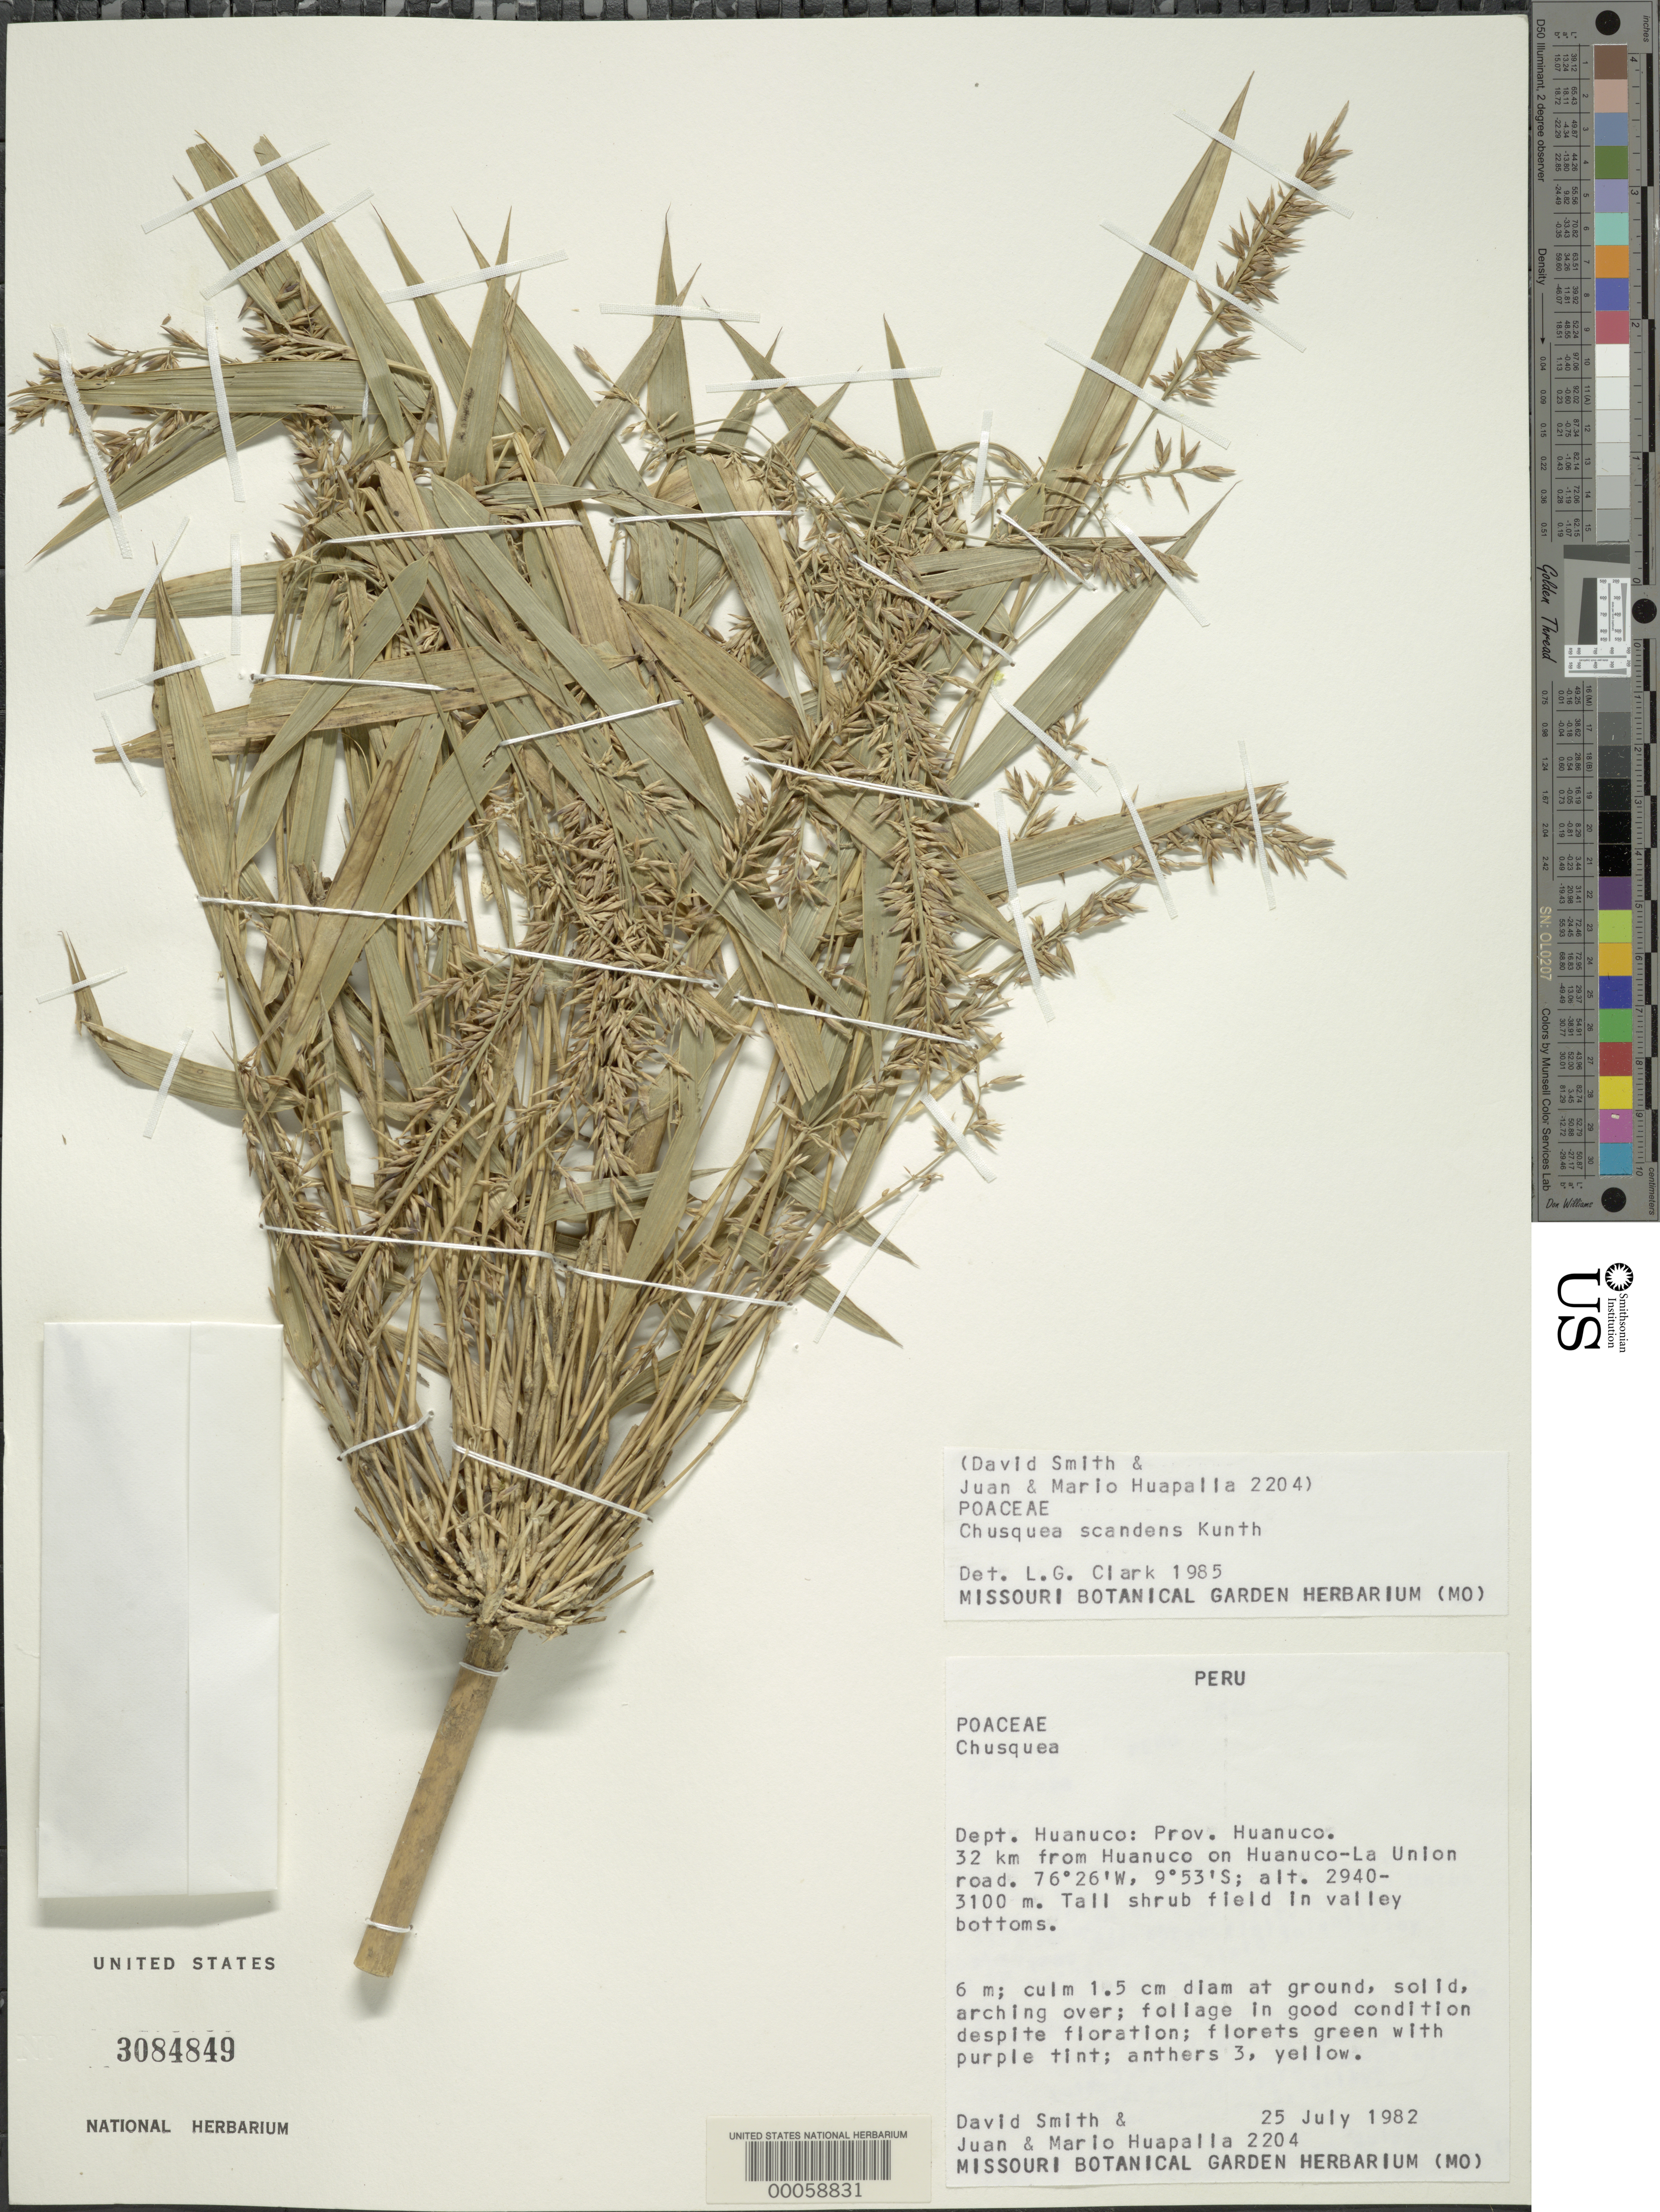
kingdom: Plantae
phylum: Tracheophyta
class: Liliopsida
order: Poales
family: Poaceae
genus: Chusquea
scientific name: Chusquea scandens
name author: Kunth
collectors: D. Smith, M. Huapalla & J. Huapalla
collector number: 2204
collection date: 1982-07-25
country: Peru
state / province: Huánuco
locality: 32 hm from Huanco on Huanco-La Union road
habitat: tall shrub field in valley bottoms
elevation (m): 2940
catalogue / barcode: US 3084849